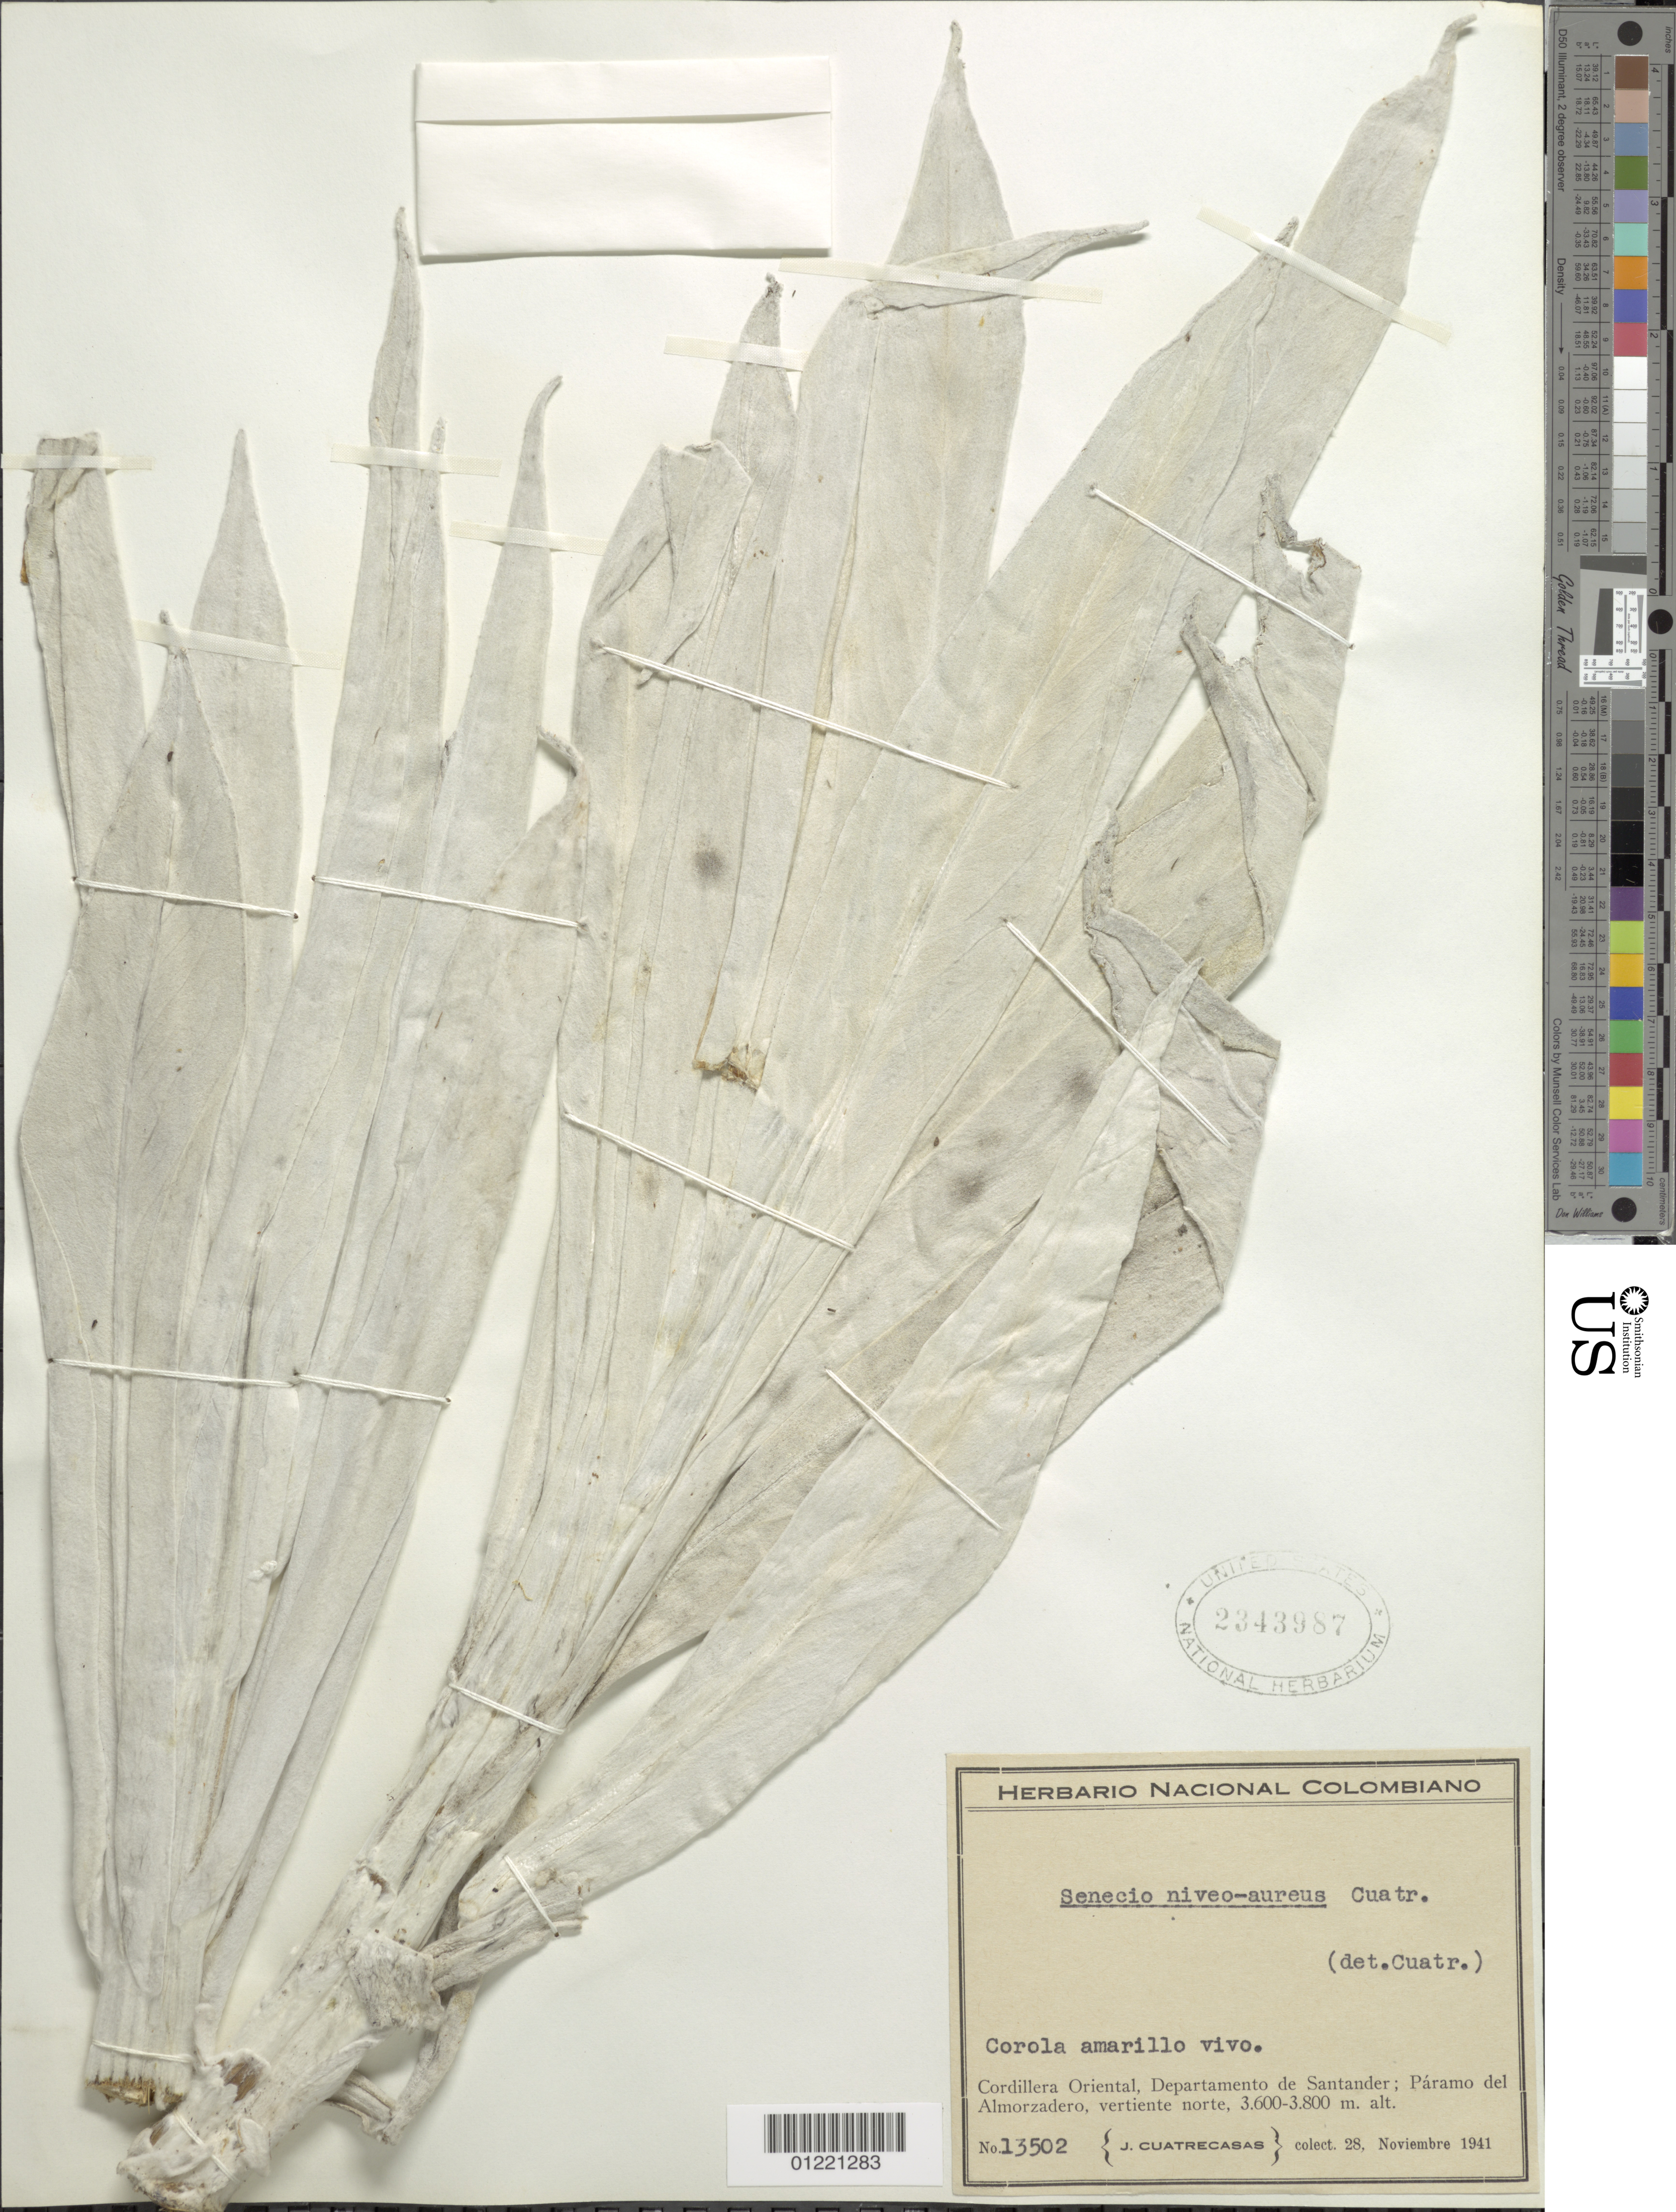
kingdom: Plantae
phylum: Tracheophyta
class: Magnoliopsida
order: Asterales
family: Asteraceae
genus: Senecio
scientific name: Senecio niveo-aureus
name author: Cuatrec.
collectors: J. Cuatrecasas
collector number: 13502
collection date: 1941-11-28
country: Colombia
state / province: Santander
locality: Cordillera Oriental, Páramo del Almorzadero, vertiente norte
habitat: paramo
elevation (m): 3600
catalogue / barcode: US 2343987